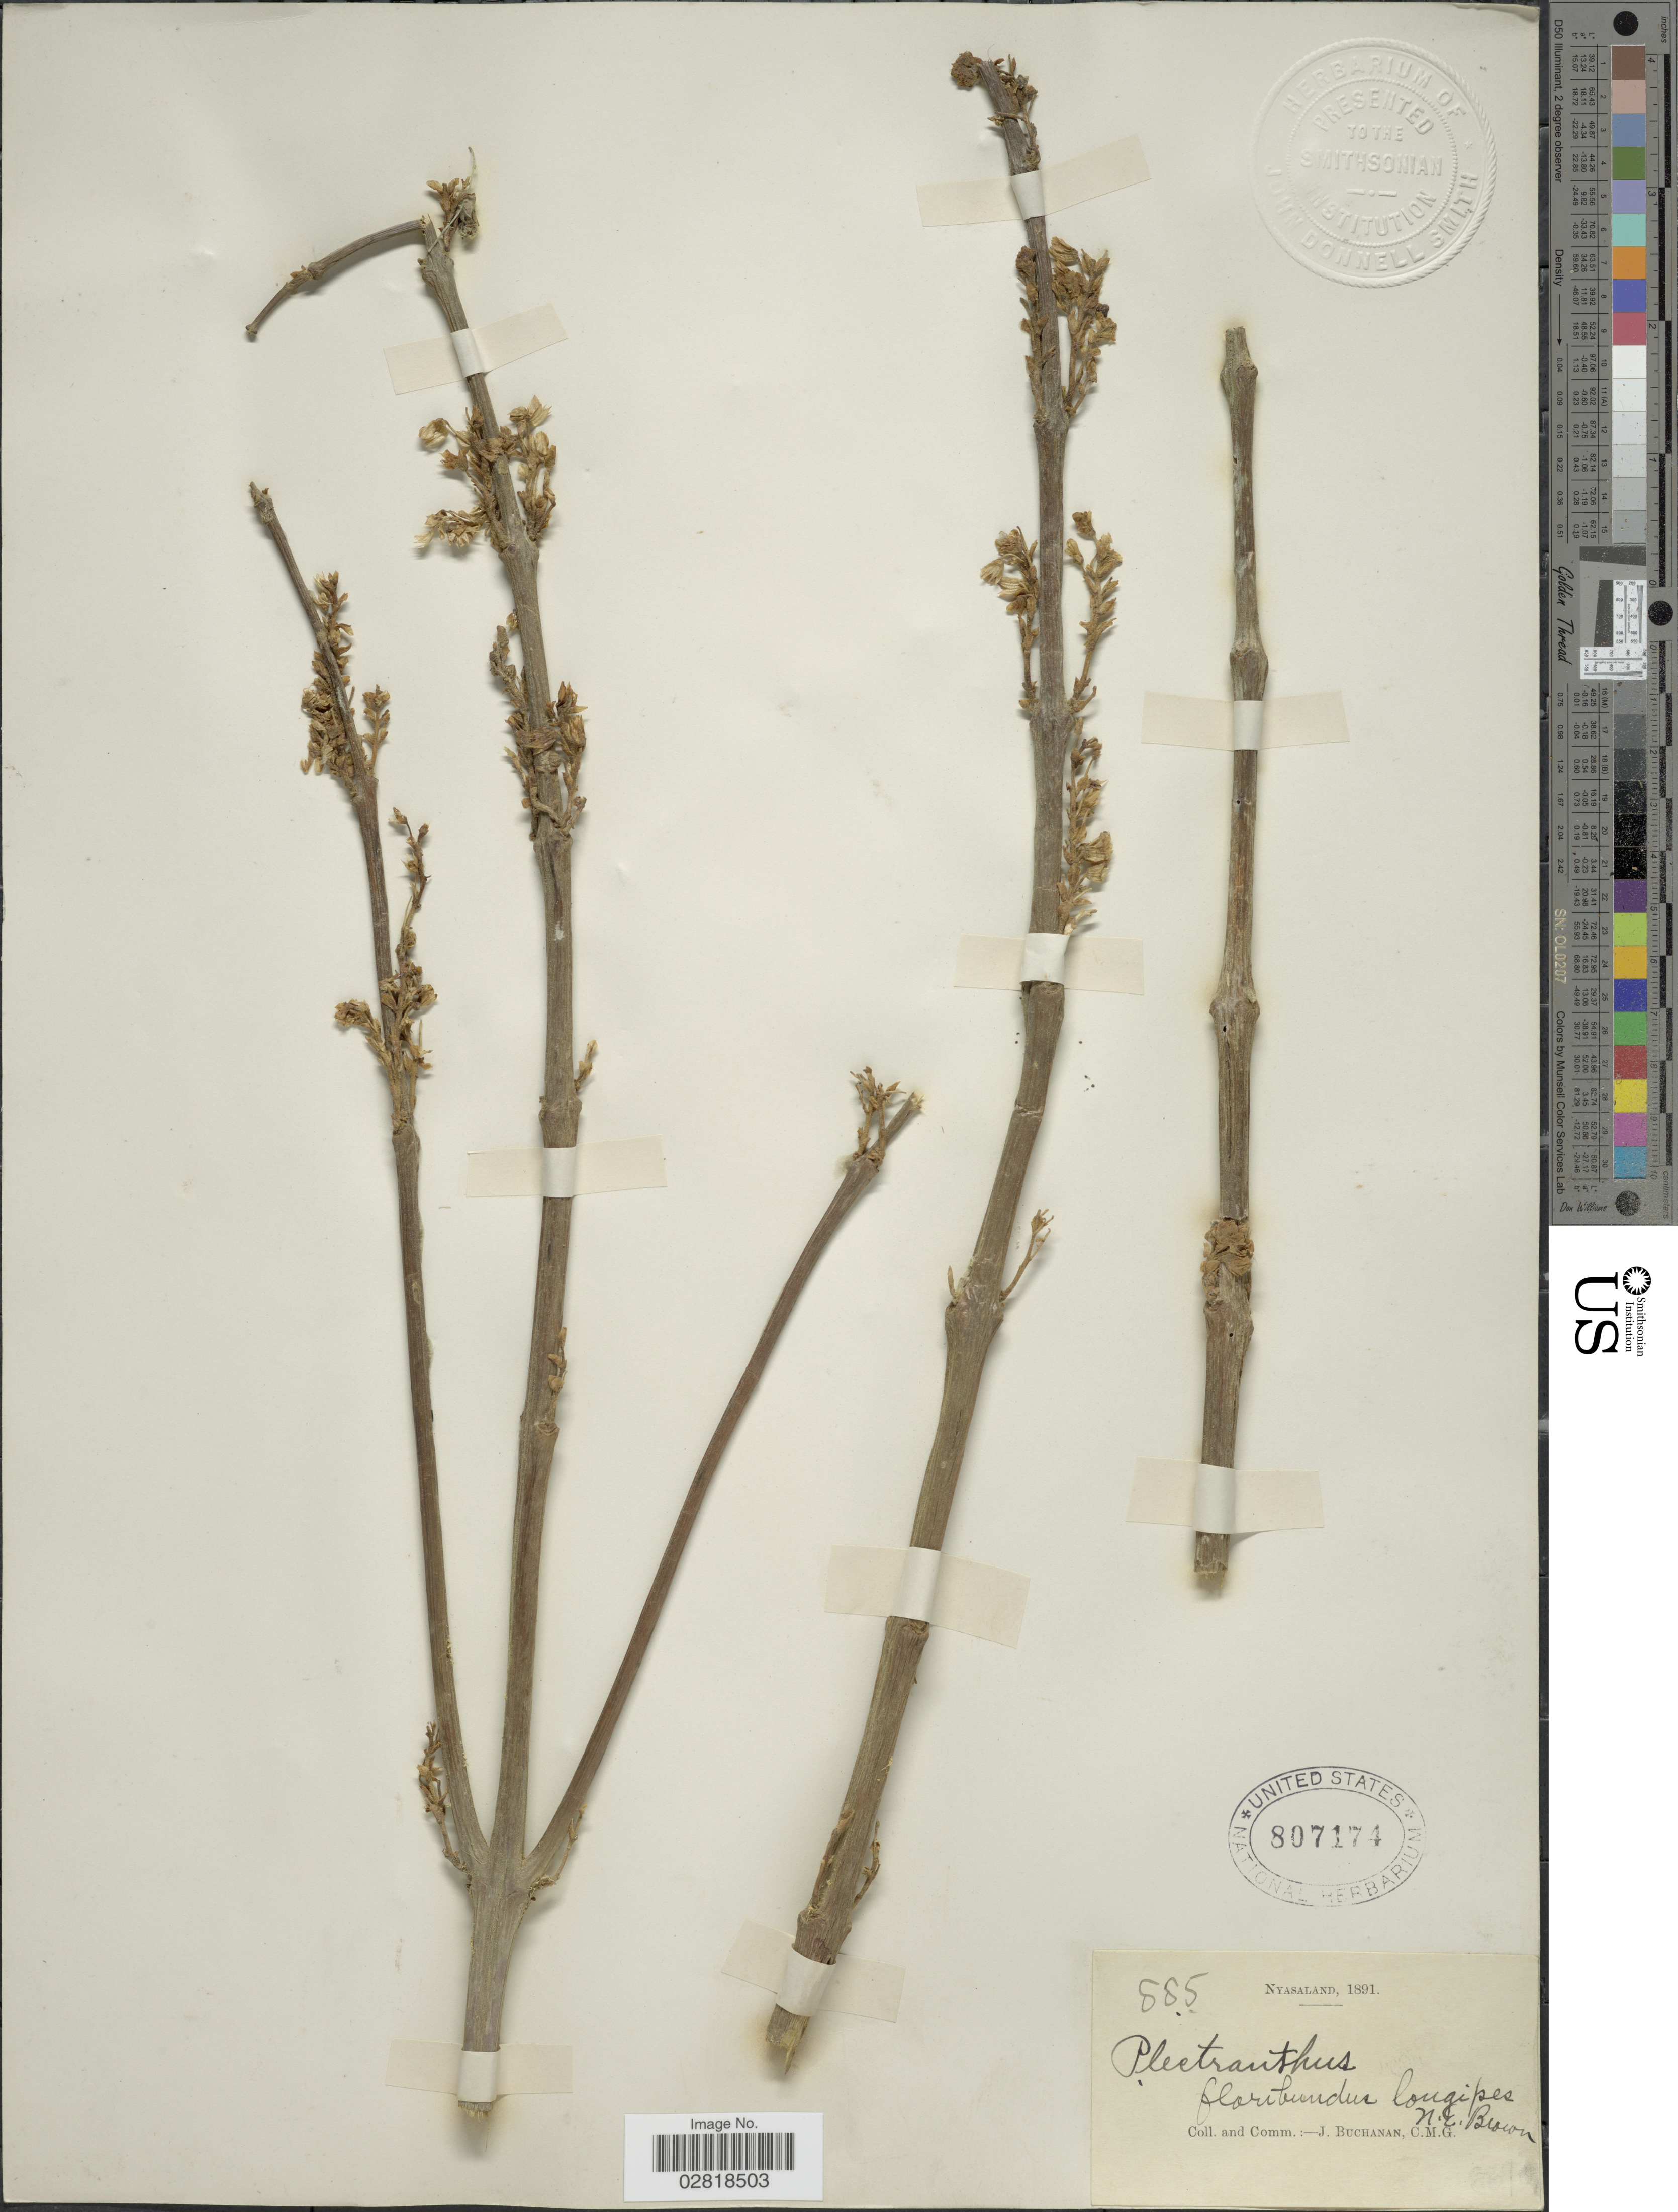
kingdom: Plantae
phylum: Tracheophyta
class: Magnoliopsida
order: Lamiales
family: Lamiaceae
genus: Plectranthus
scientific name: Plectranthus floribundus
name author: N.E. Br.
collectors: J. Buchanan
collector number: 885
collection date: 1891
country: Malawi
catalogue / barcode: US 807174